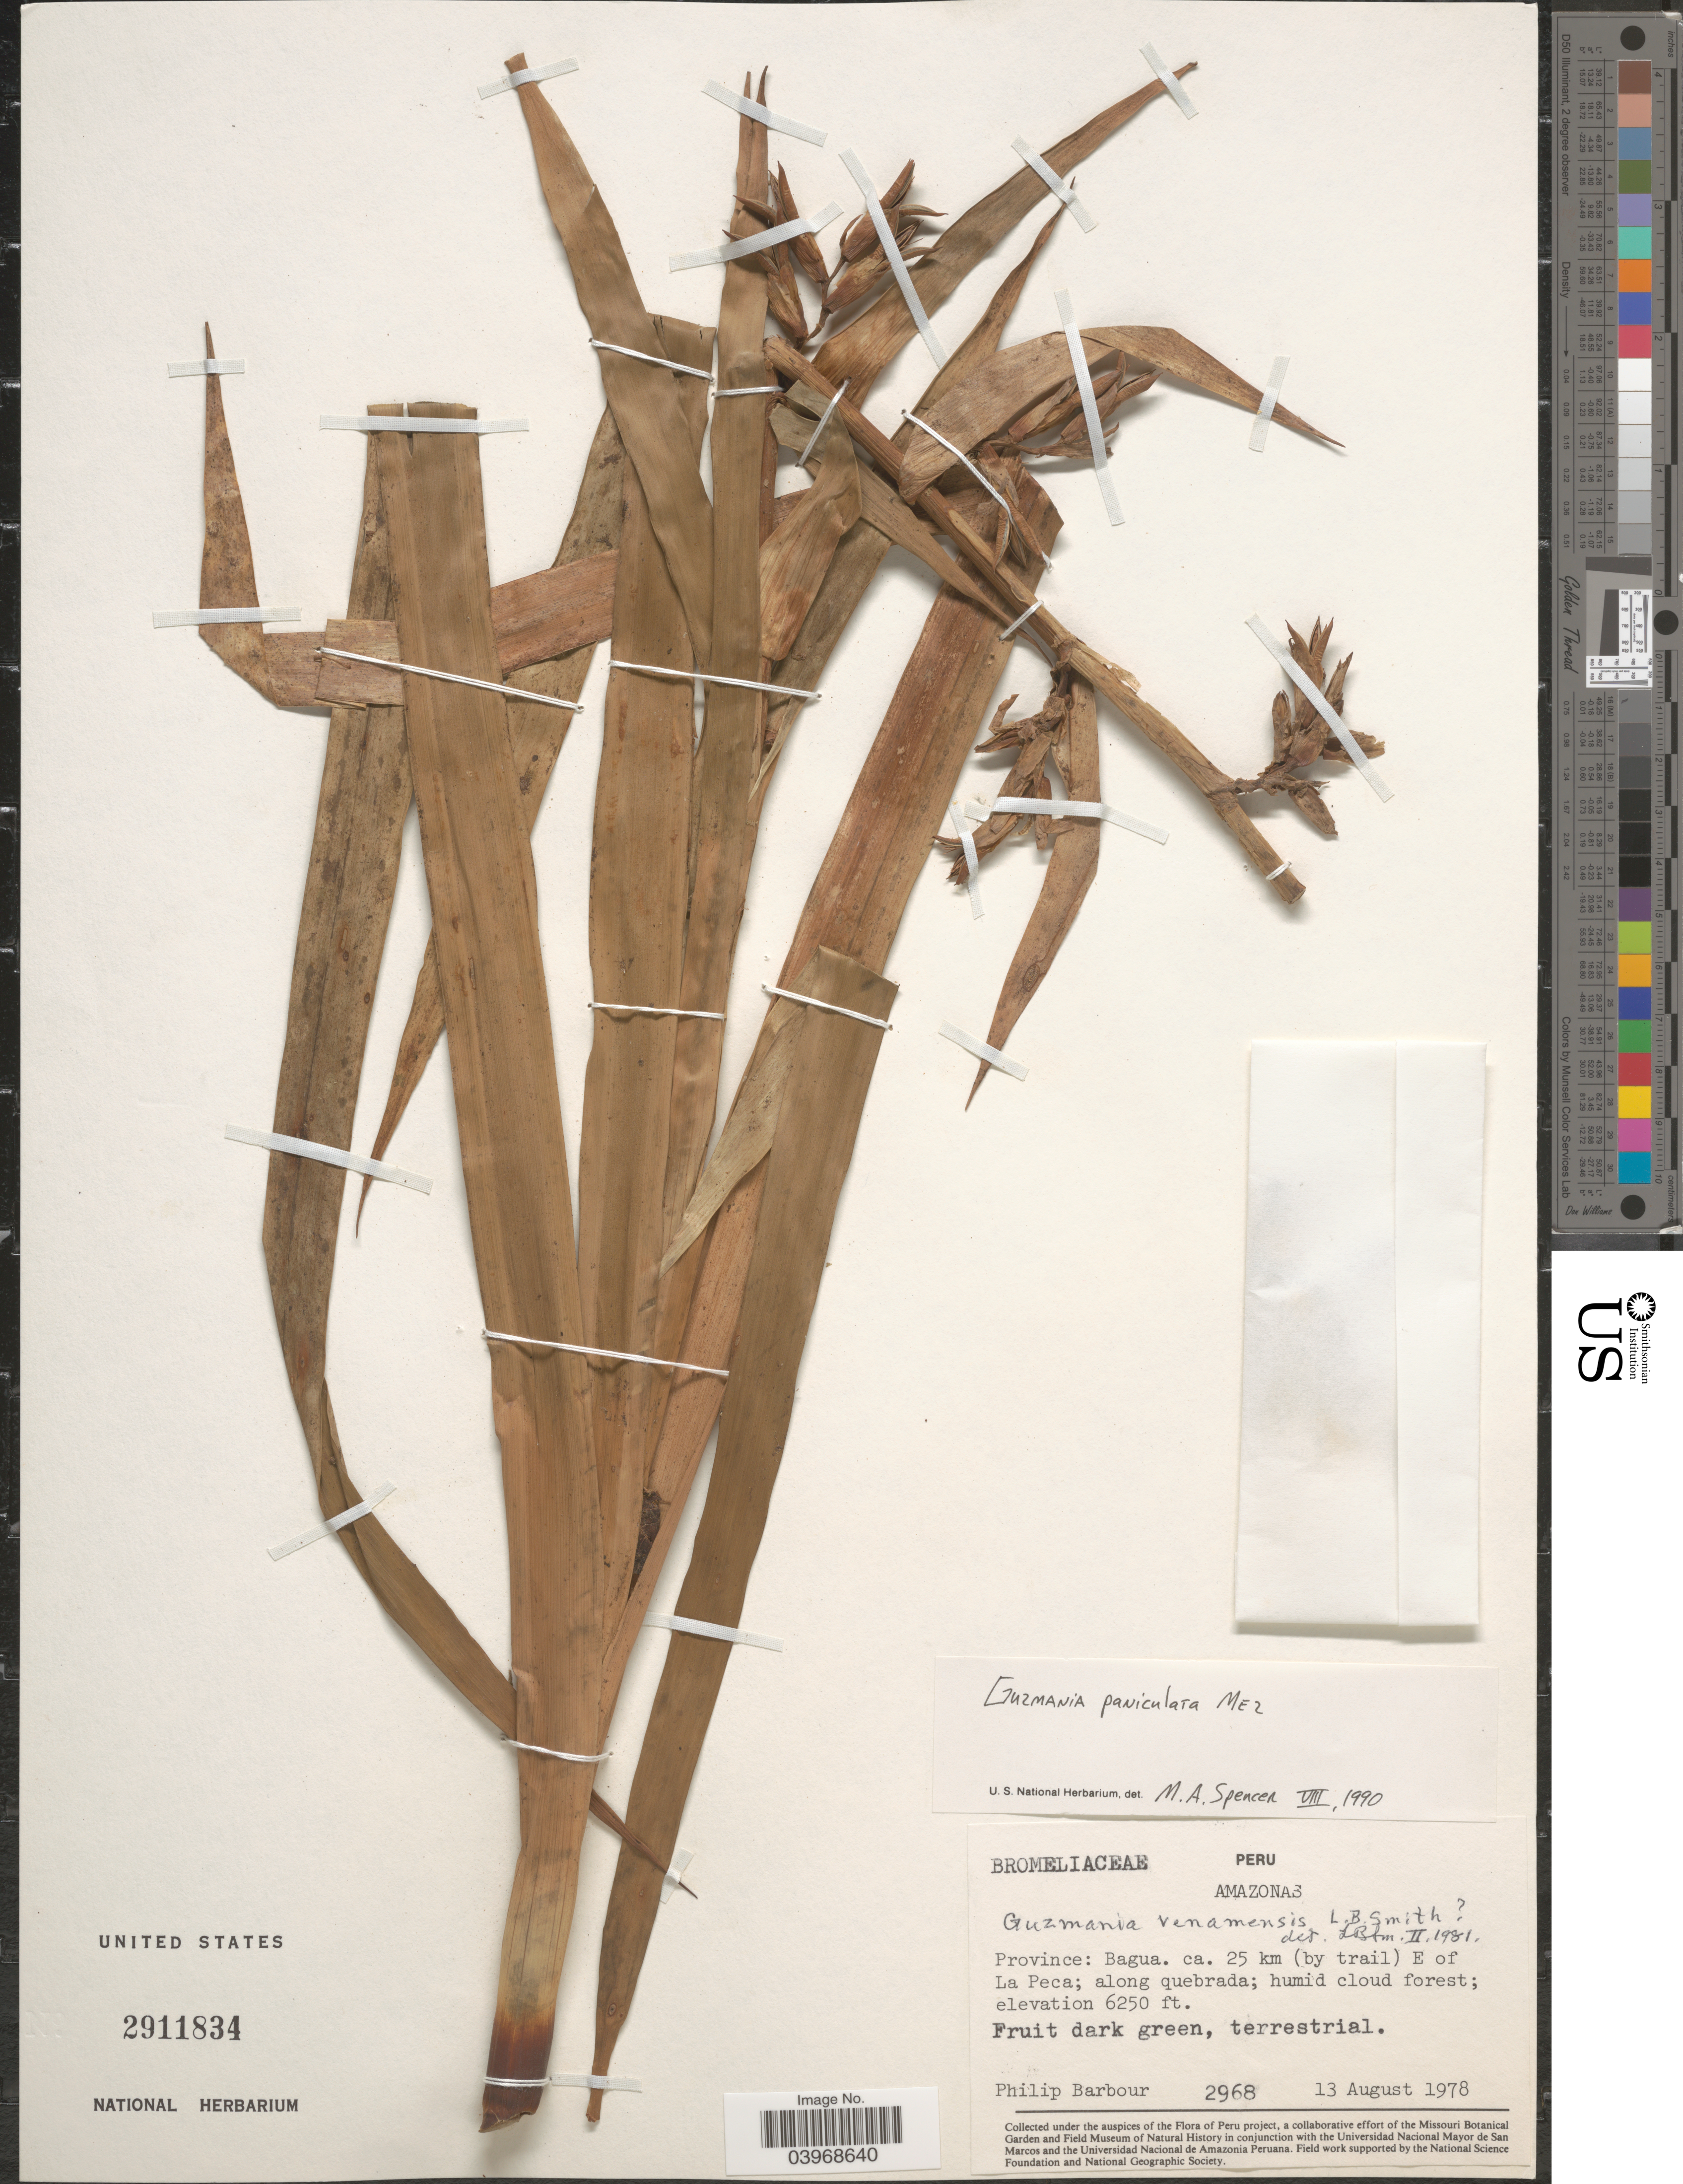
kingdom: Plantae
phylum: Tracheophyta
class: Liliopsida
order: Poales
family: Bromeliaceae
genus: Guzmania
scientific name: Guzmania paniculata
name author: Mez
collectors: P. Barbour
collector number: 2968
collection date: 1978-08-13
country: Peru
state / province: Amazonas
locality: Province: Bagua. ca. 25 km (by trail) E of La Peca; along quebrada.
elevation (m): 1905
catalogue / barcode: US 2911834